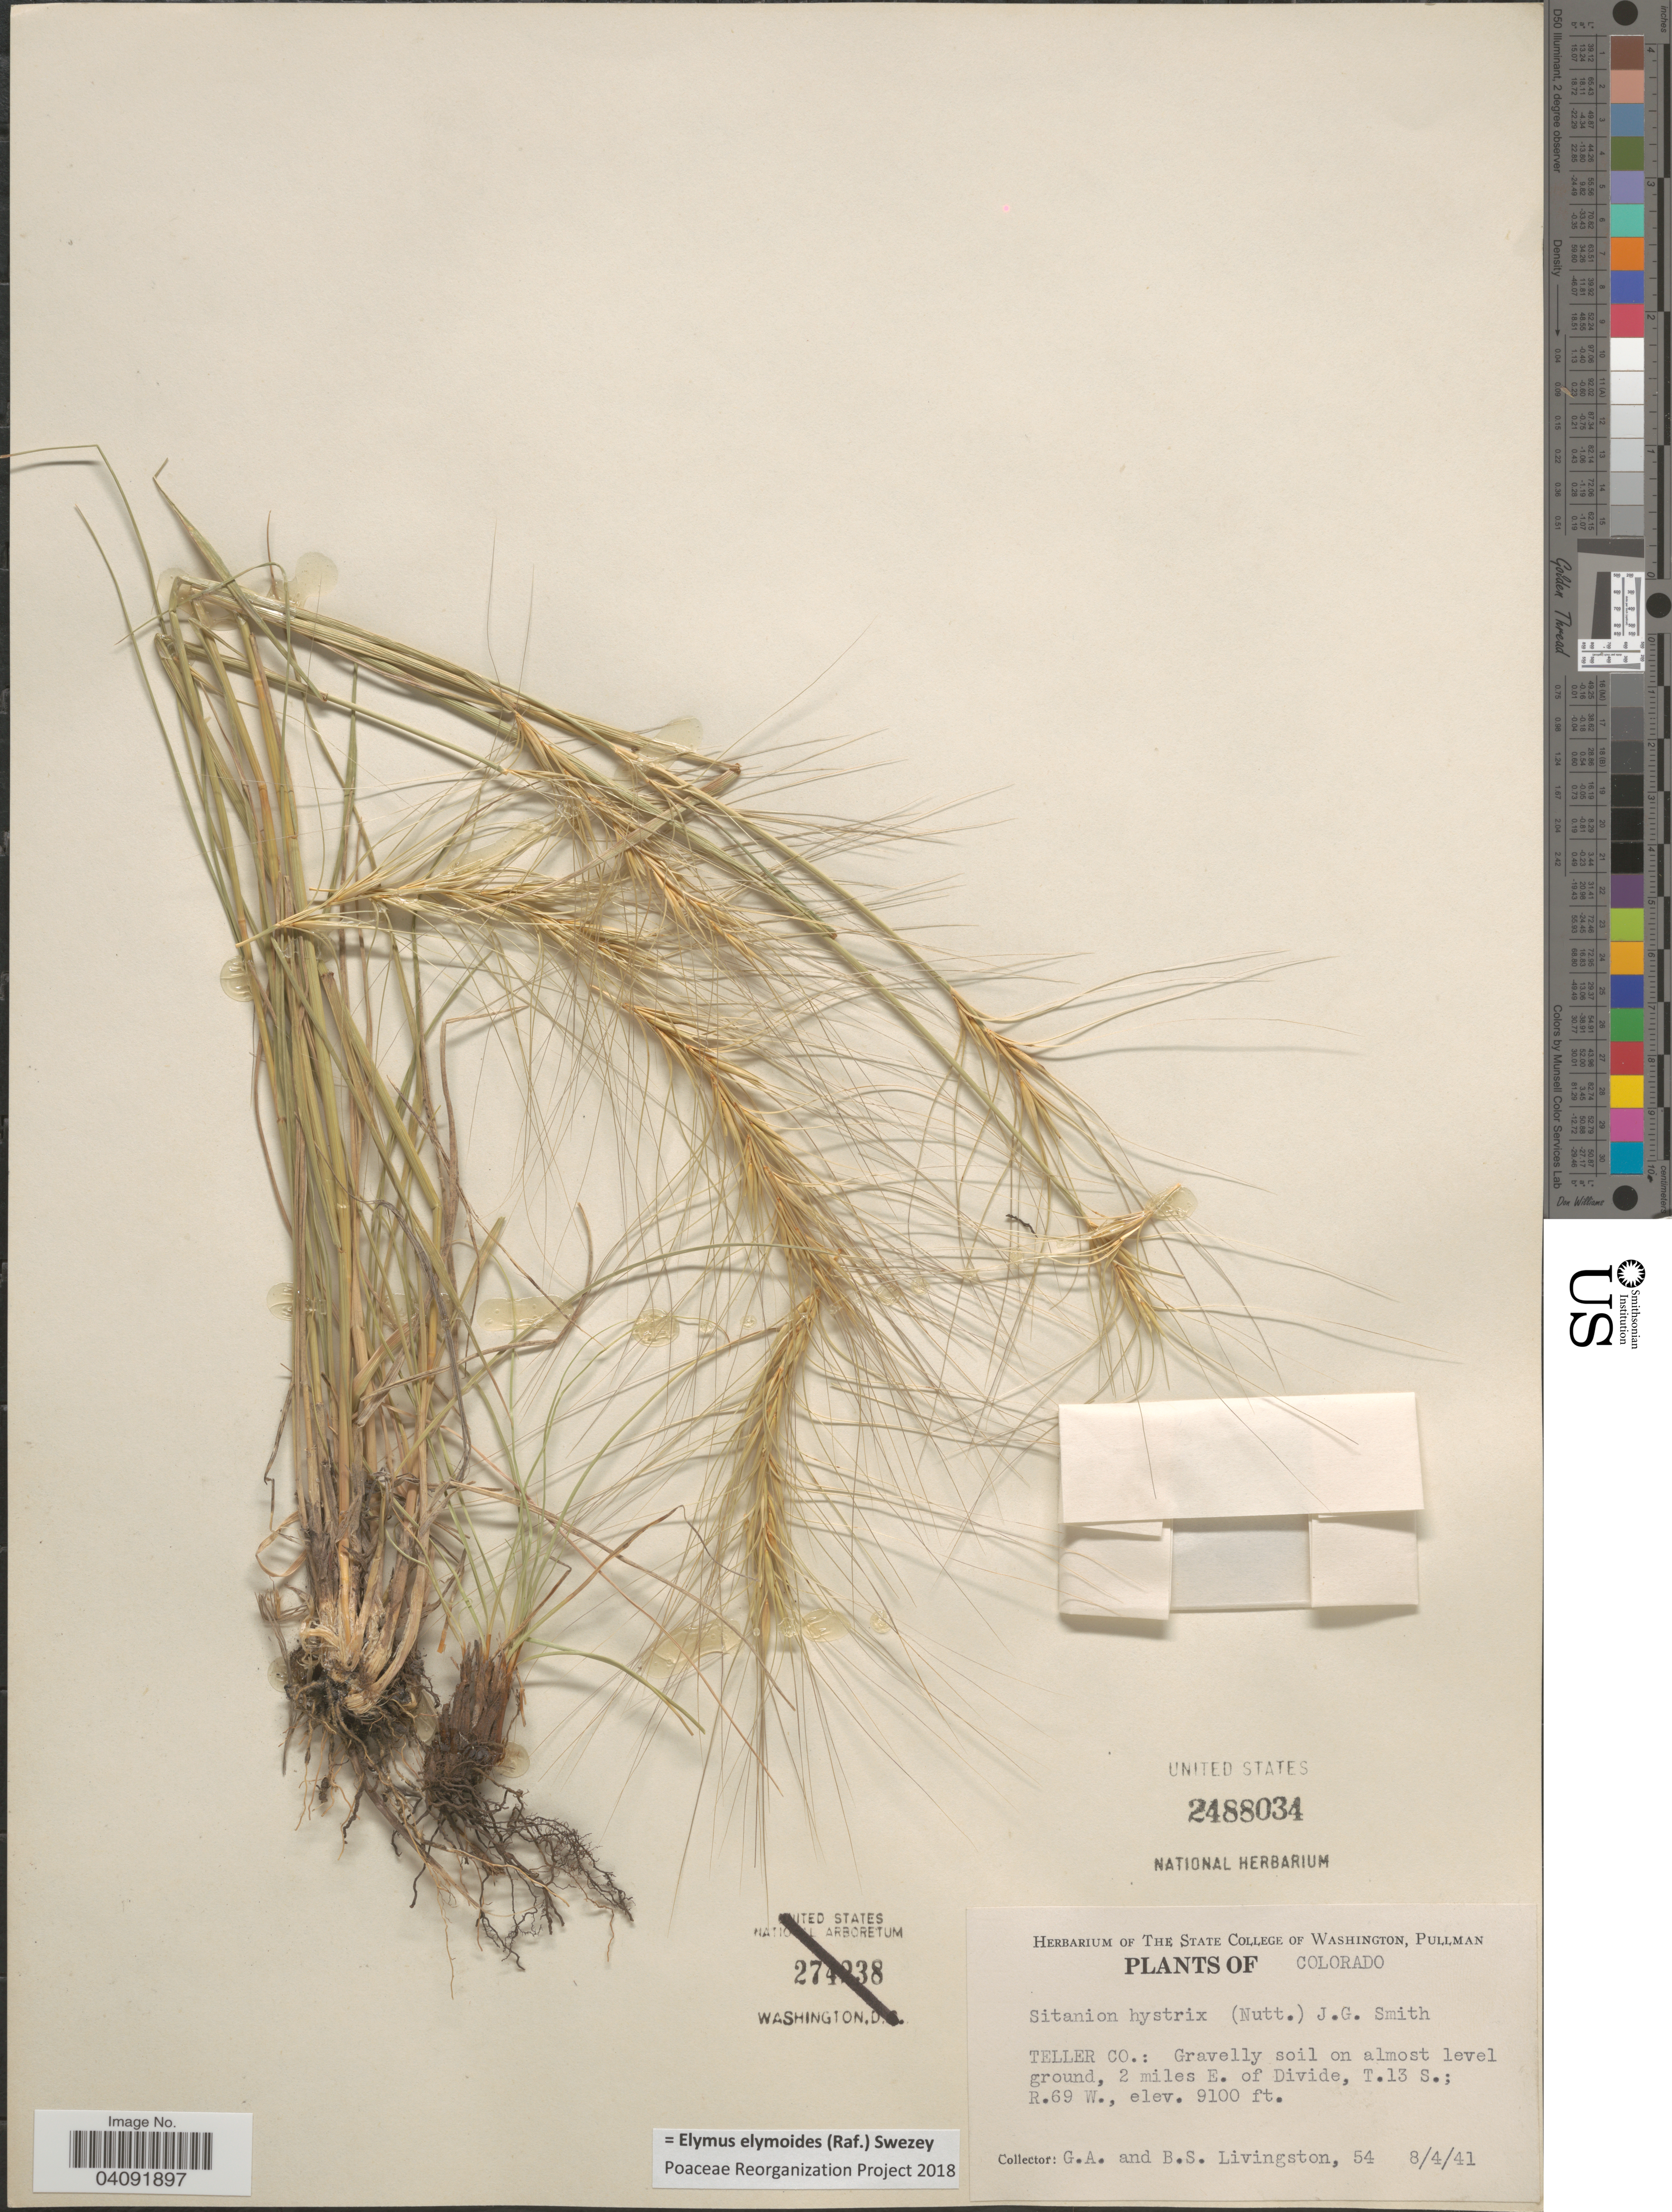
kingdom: Plantae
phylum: Tracheophyta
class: Liliopsida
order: Poales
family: Poaceae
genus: Elymus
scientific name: Elymus elymoides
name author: (Raf.) Swezey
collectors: G. Livingston & B. Livingston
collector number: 54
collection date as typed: Transcribed d/m/y: 4/8/41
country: United States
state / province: Colorado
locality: Teller Co.: Gravelly soil on almost level ground, 2 miles E. of Divide, T.13 S.; R.69 W.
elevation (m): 2774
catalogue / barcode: US 2488034